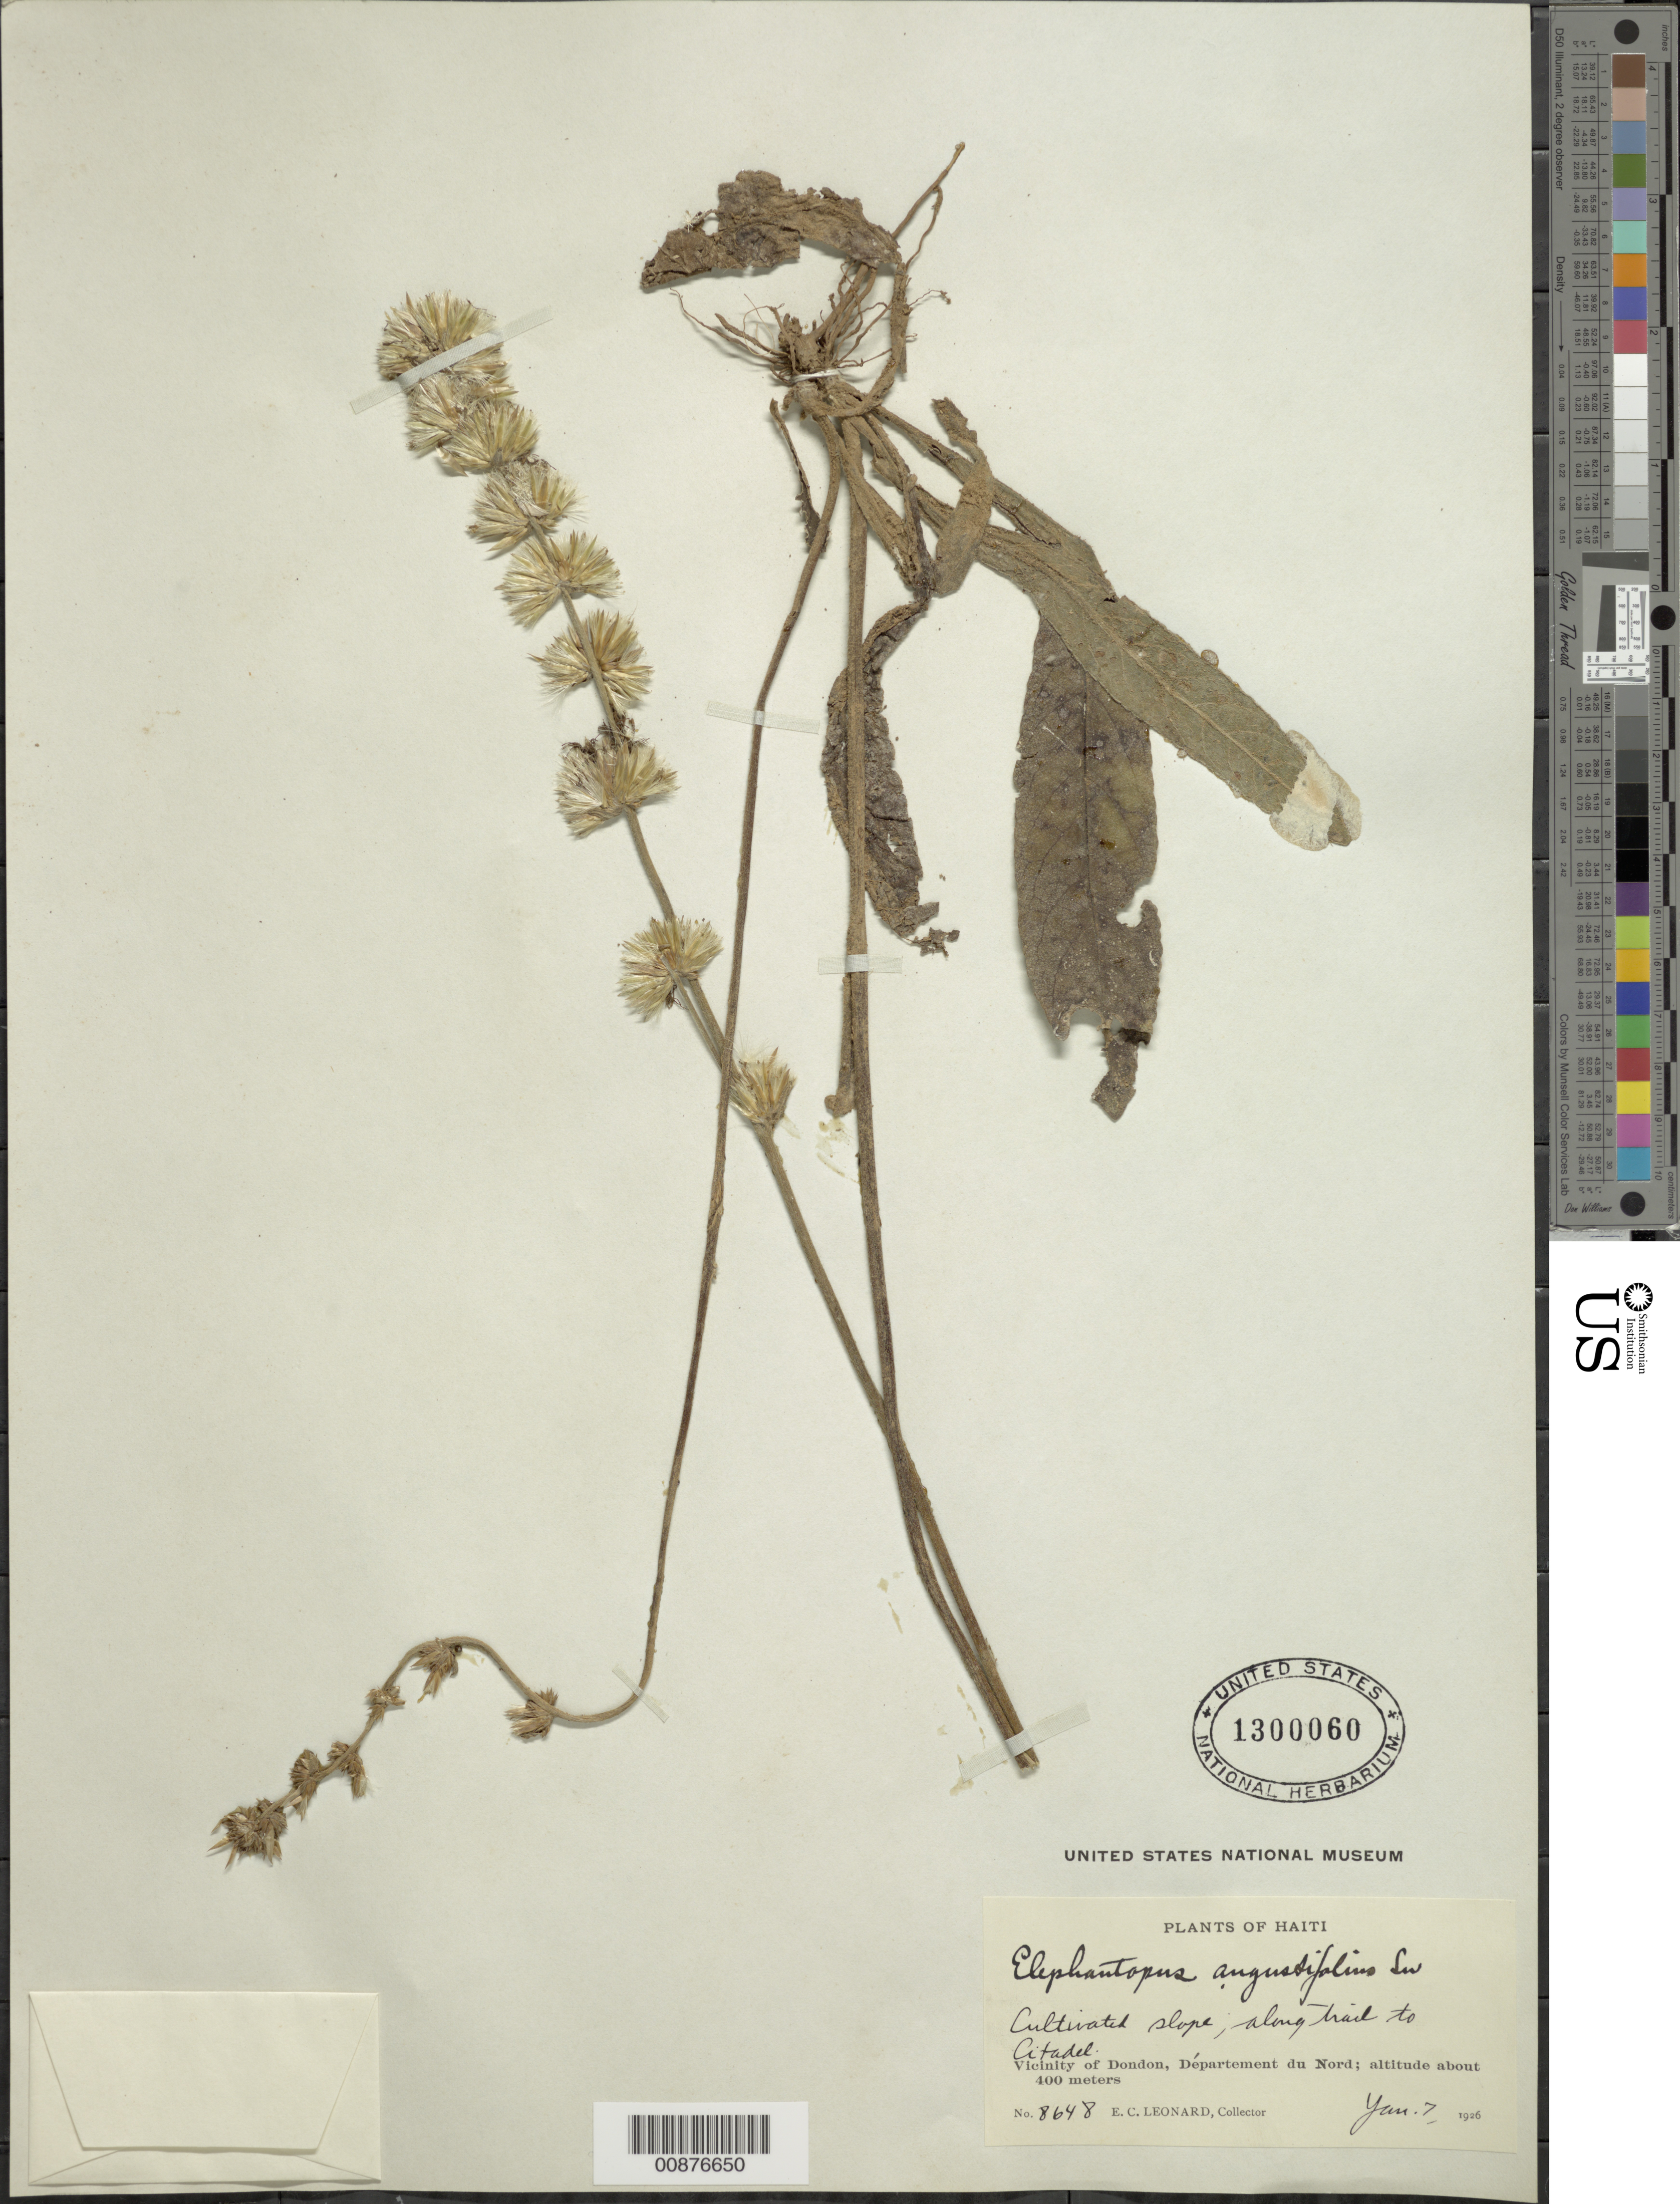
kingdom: Plantae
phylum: Tracheophyta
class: Magnoliopsida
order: Asterales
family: Asteraceae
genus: Orthopappus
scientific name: Orthopappus angustifolius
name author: (Sw.) Gleason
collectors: E. C. Leonard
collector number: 8648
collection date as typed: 07 Jan 1926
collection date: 1926-01-07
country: Haiti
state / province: Nord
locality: Along trail to Citadel. Vicinity of Dondon.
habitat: Cultivated slope, along trail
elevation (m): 400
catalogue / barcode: US 1300060